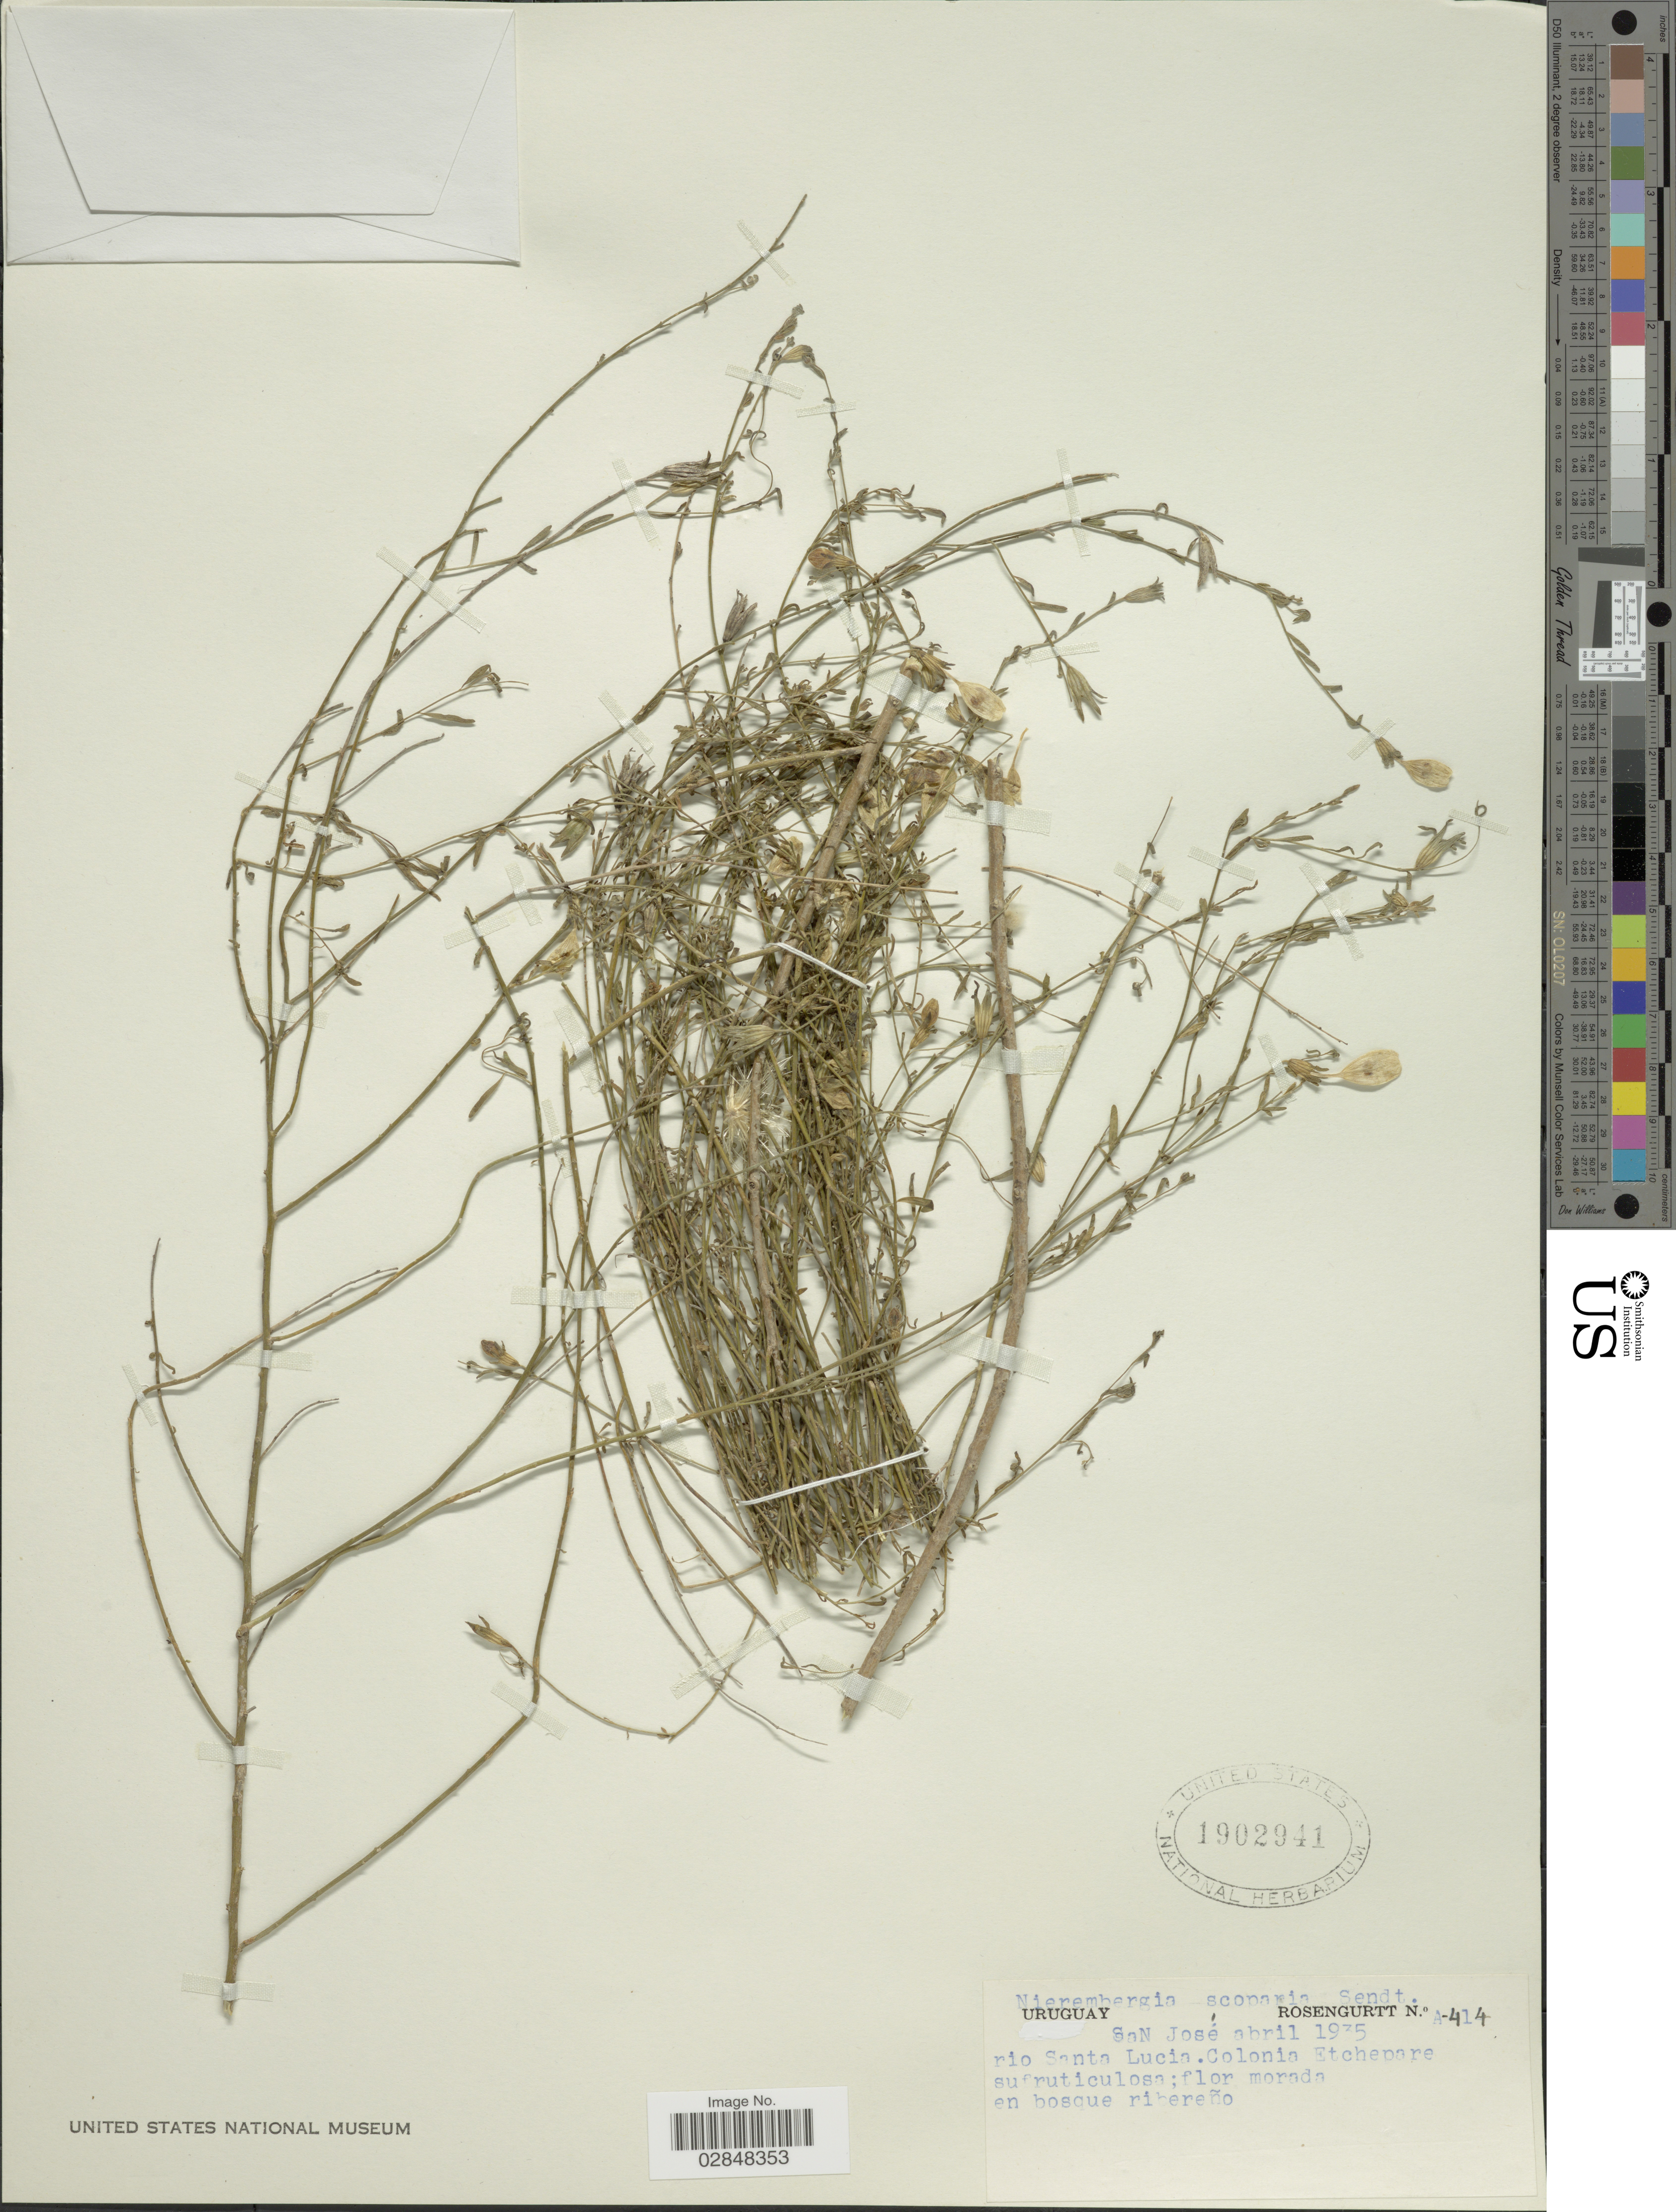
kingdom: Plantae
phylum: Tracheophyta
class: Magnoliopsida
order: Solanales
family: Solanaceae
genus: Nierembergia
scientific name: Nierembergia scoparia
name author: Sendtn.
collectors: Rosengurtt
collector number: A-414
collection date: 1935-04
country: Uruguay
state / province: San Jose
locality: Rio Santa Lucia. Colonia Etchepare.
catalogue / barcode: US 1902941